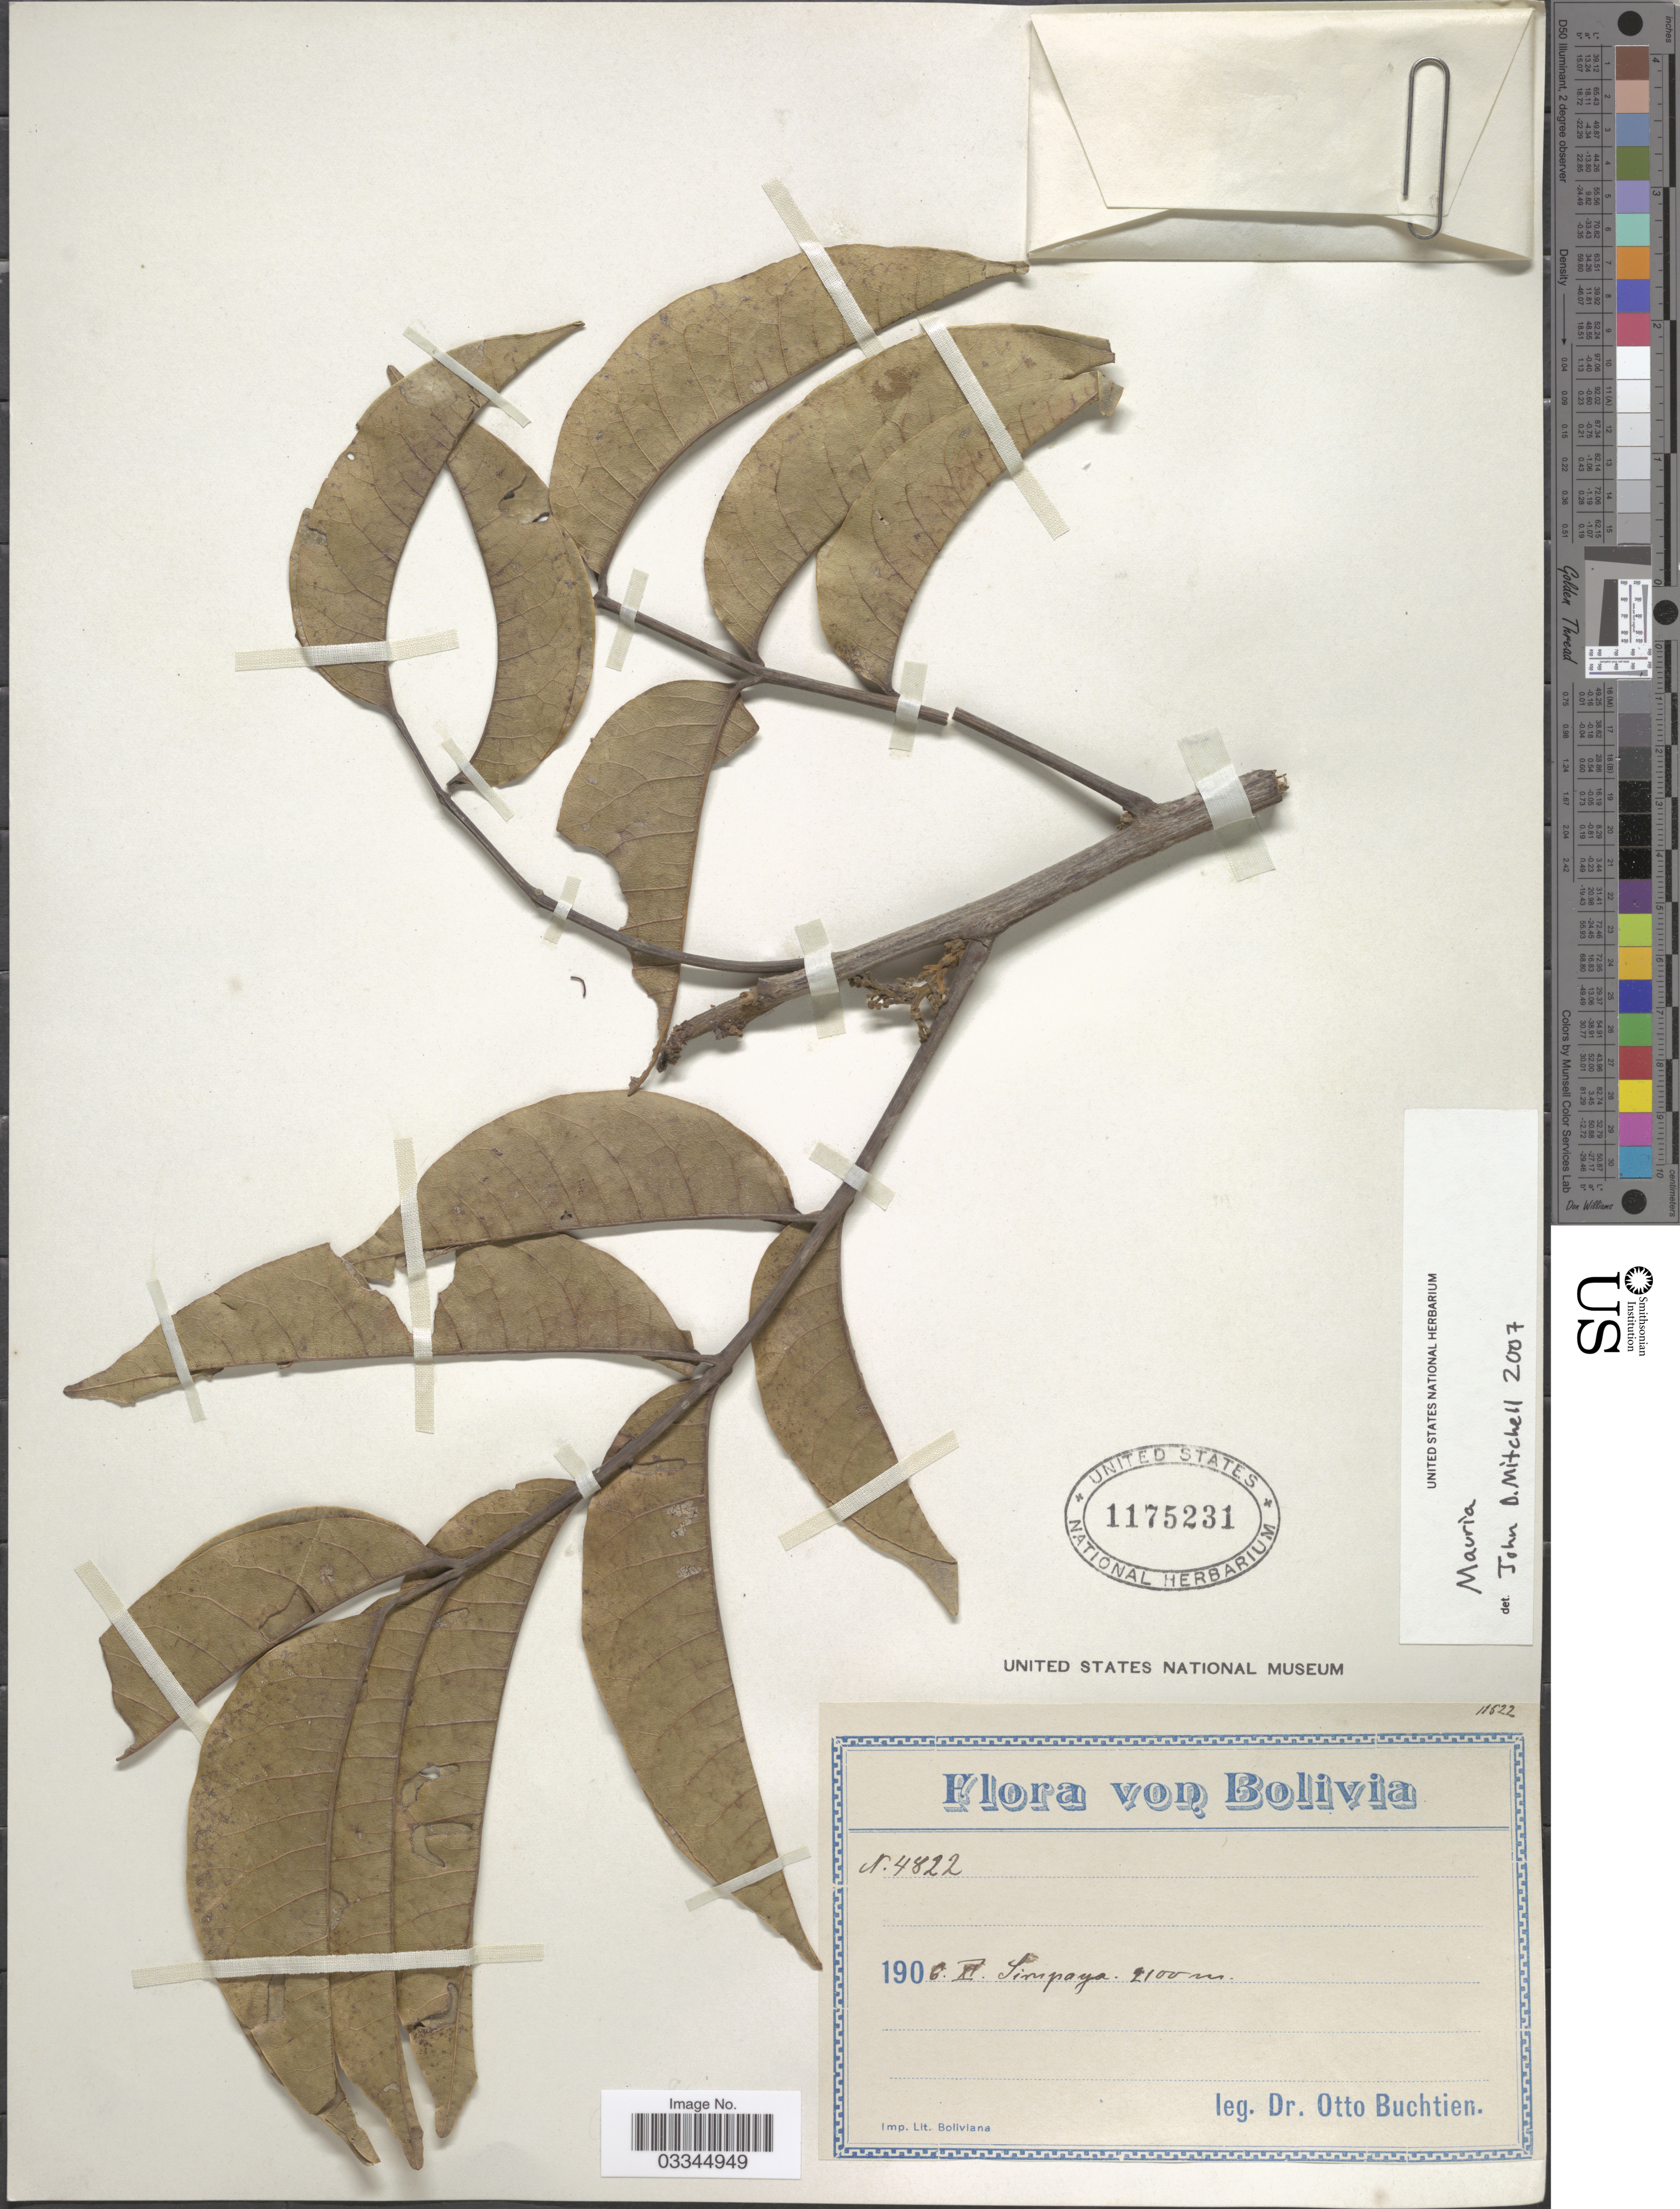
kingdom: Plantae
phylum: Tracheophyta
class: Magnoliopsida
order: Sapindales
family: Anacardiaceae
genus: Mauria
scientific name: Mauria sp.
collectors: O. Buchtien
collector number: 4822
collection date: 1906-11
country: Bolivia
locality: Simpaya.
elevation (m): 2100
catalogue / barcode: US 1175231